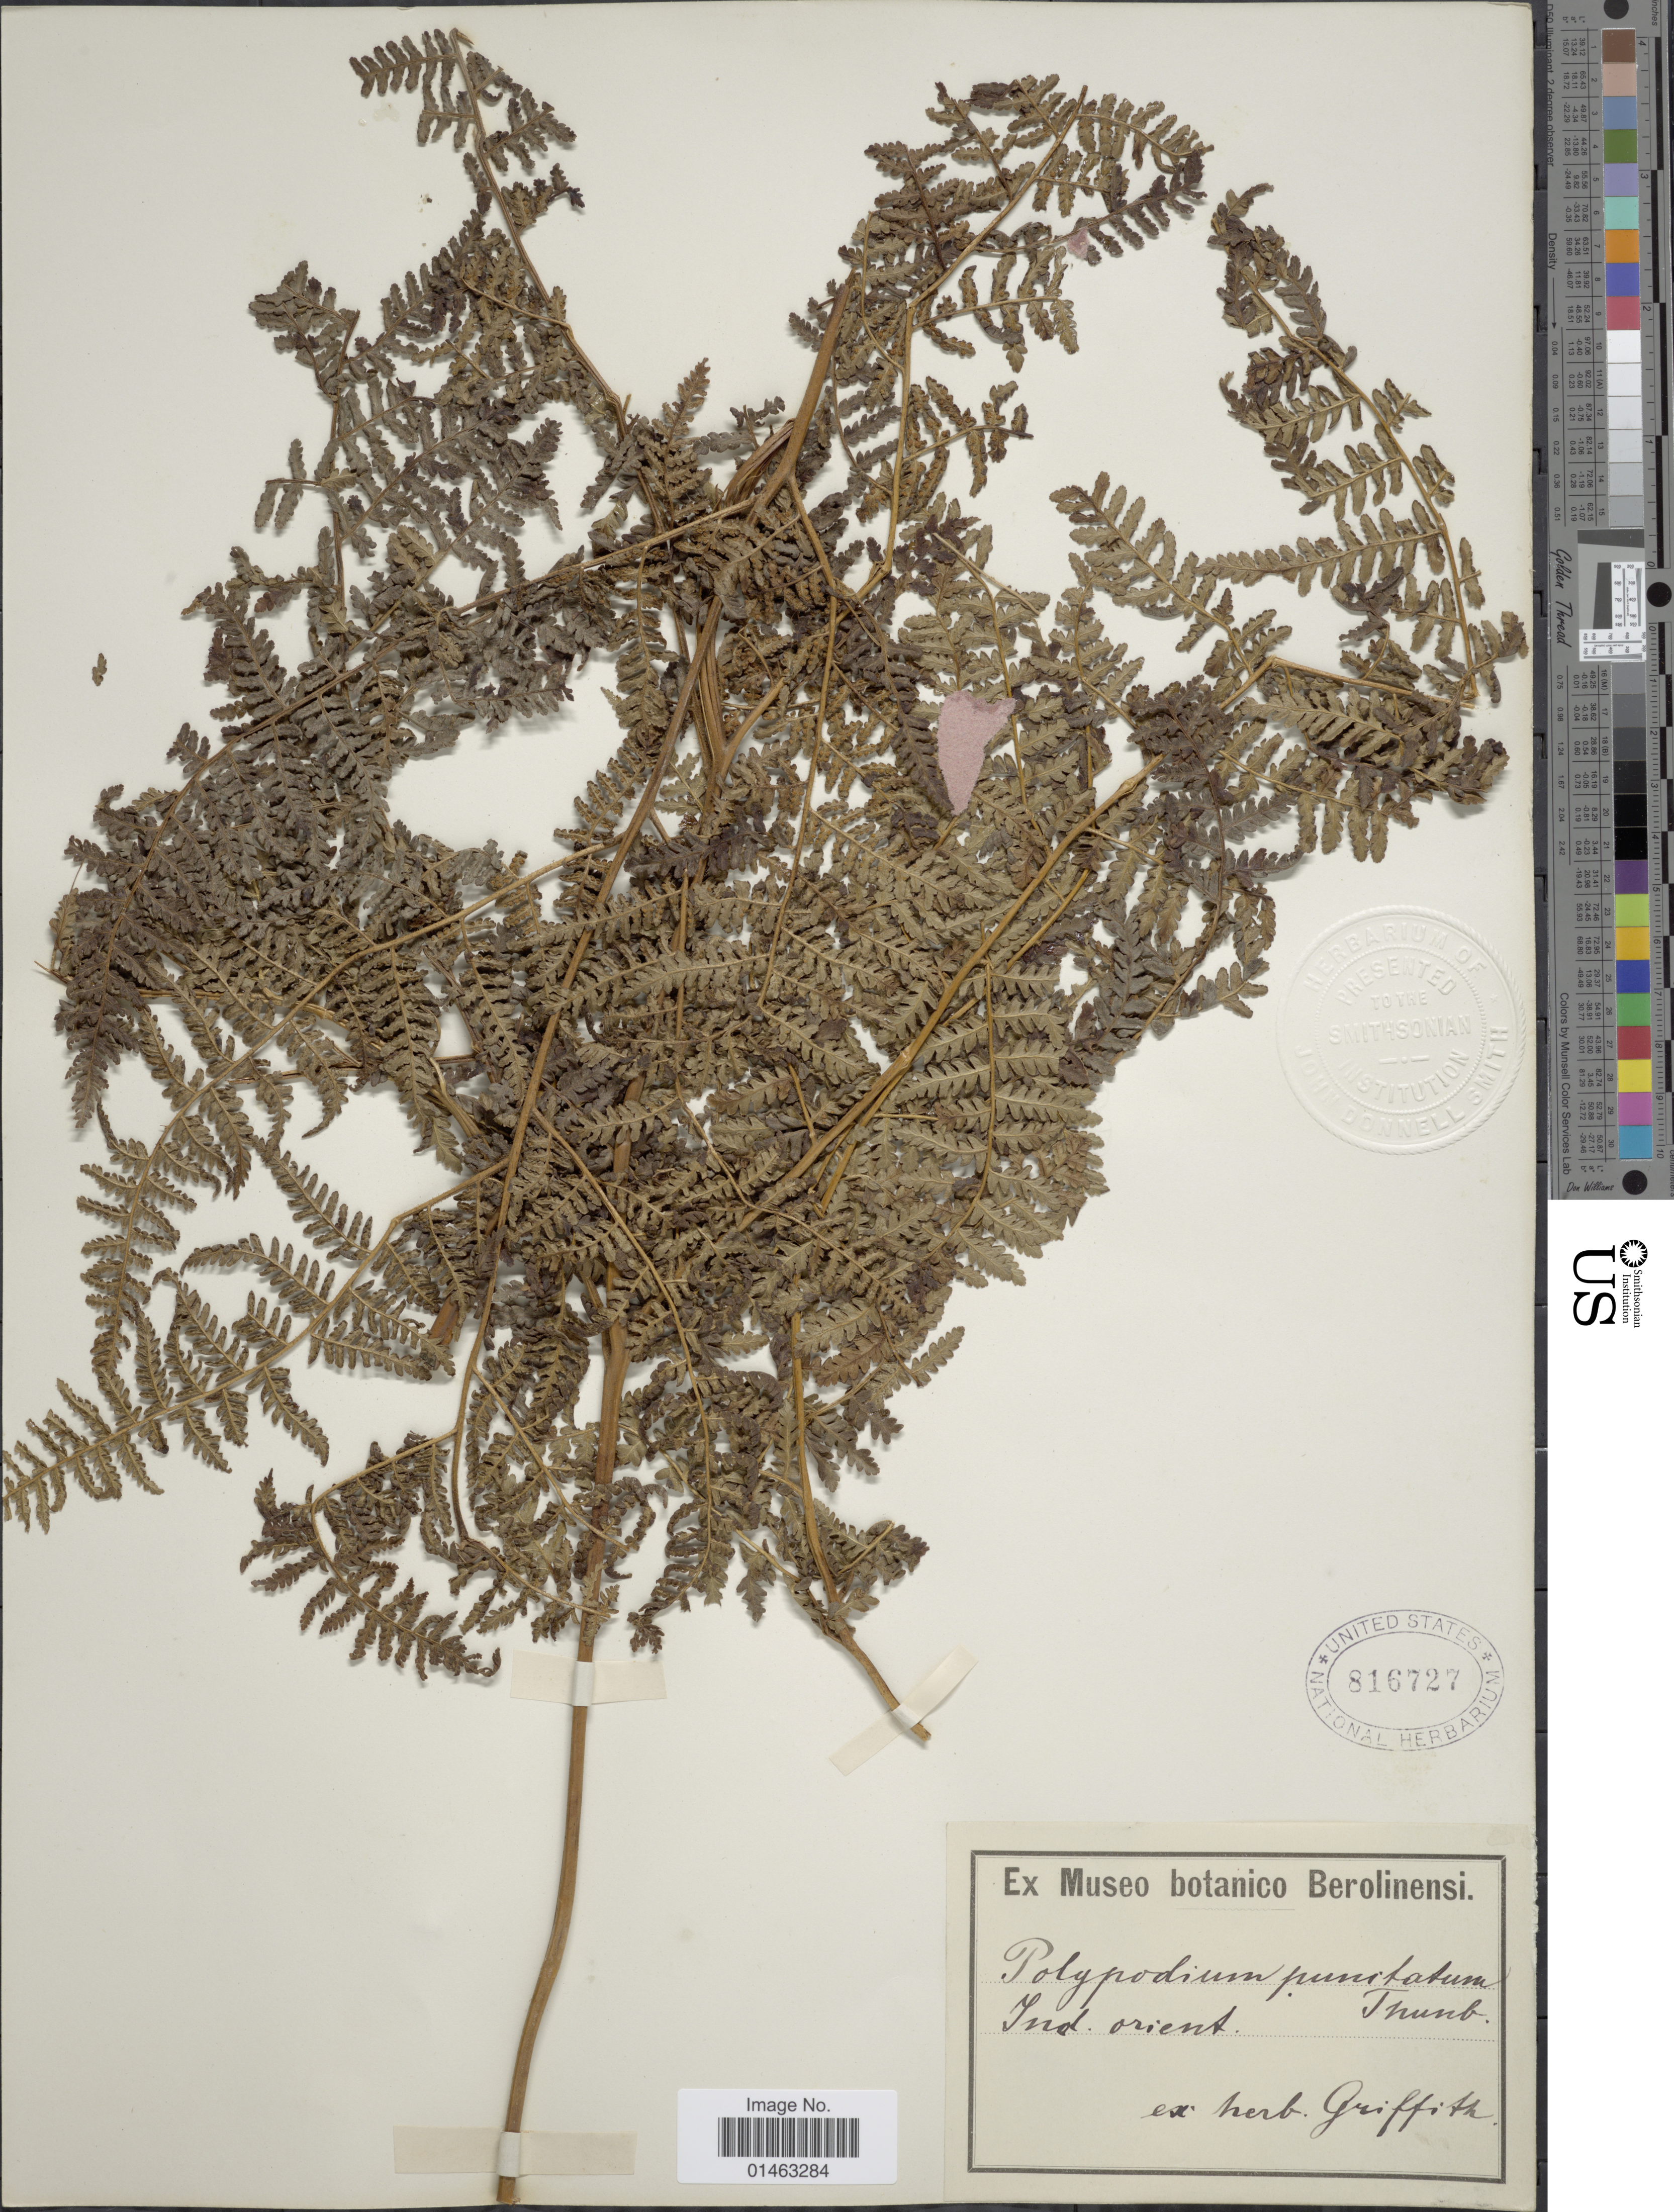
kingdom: Plantae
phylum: Tracheophyta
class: Polypodiopsida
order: Polypodiales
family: Dennstaedtiaceae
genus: Hypolepis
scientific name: Hypolepis punctata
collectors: ex herb. Griffith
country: India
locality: Ind. orient.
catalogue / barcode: US 816727